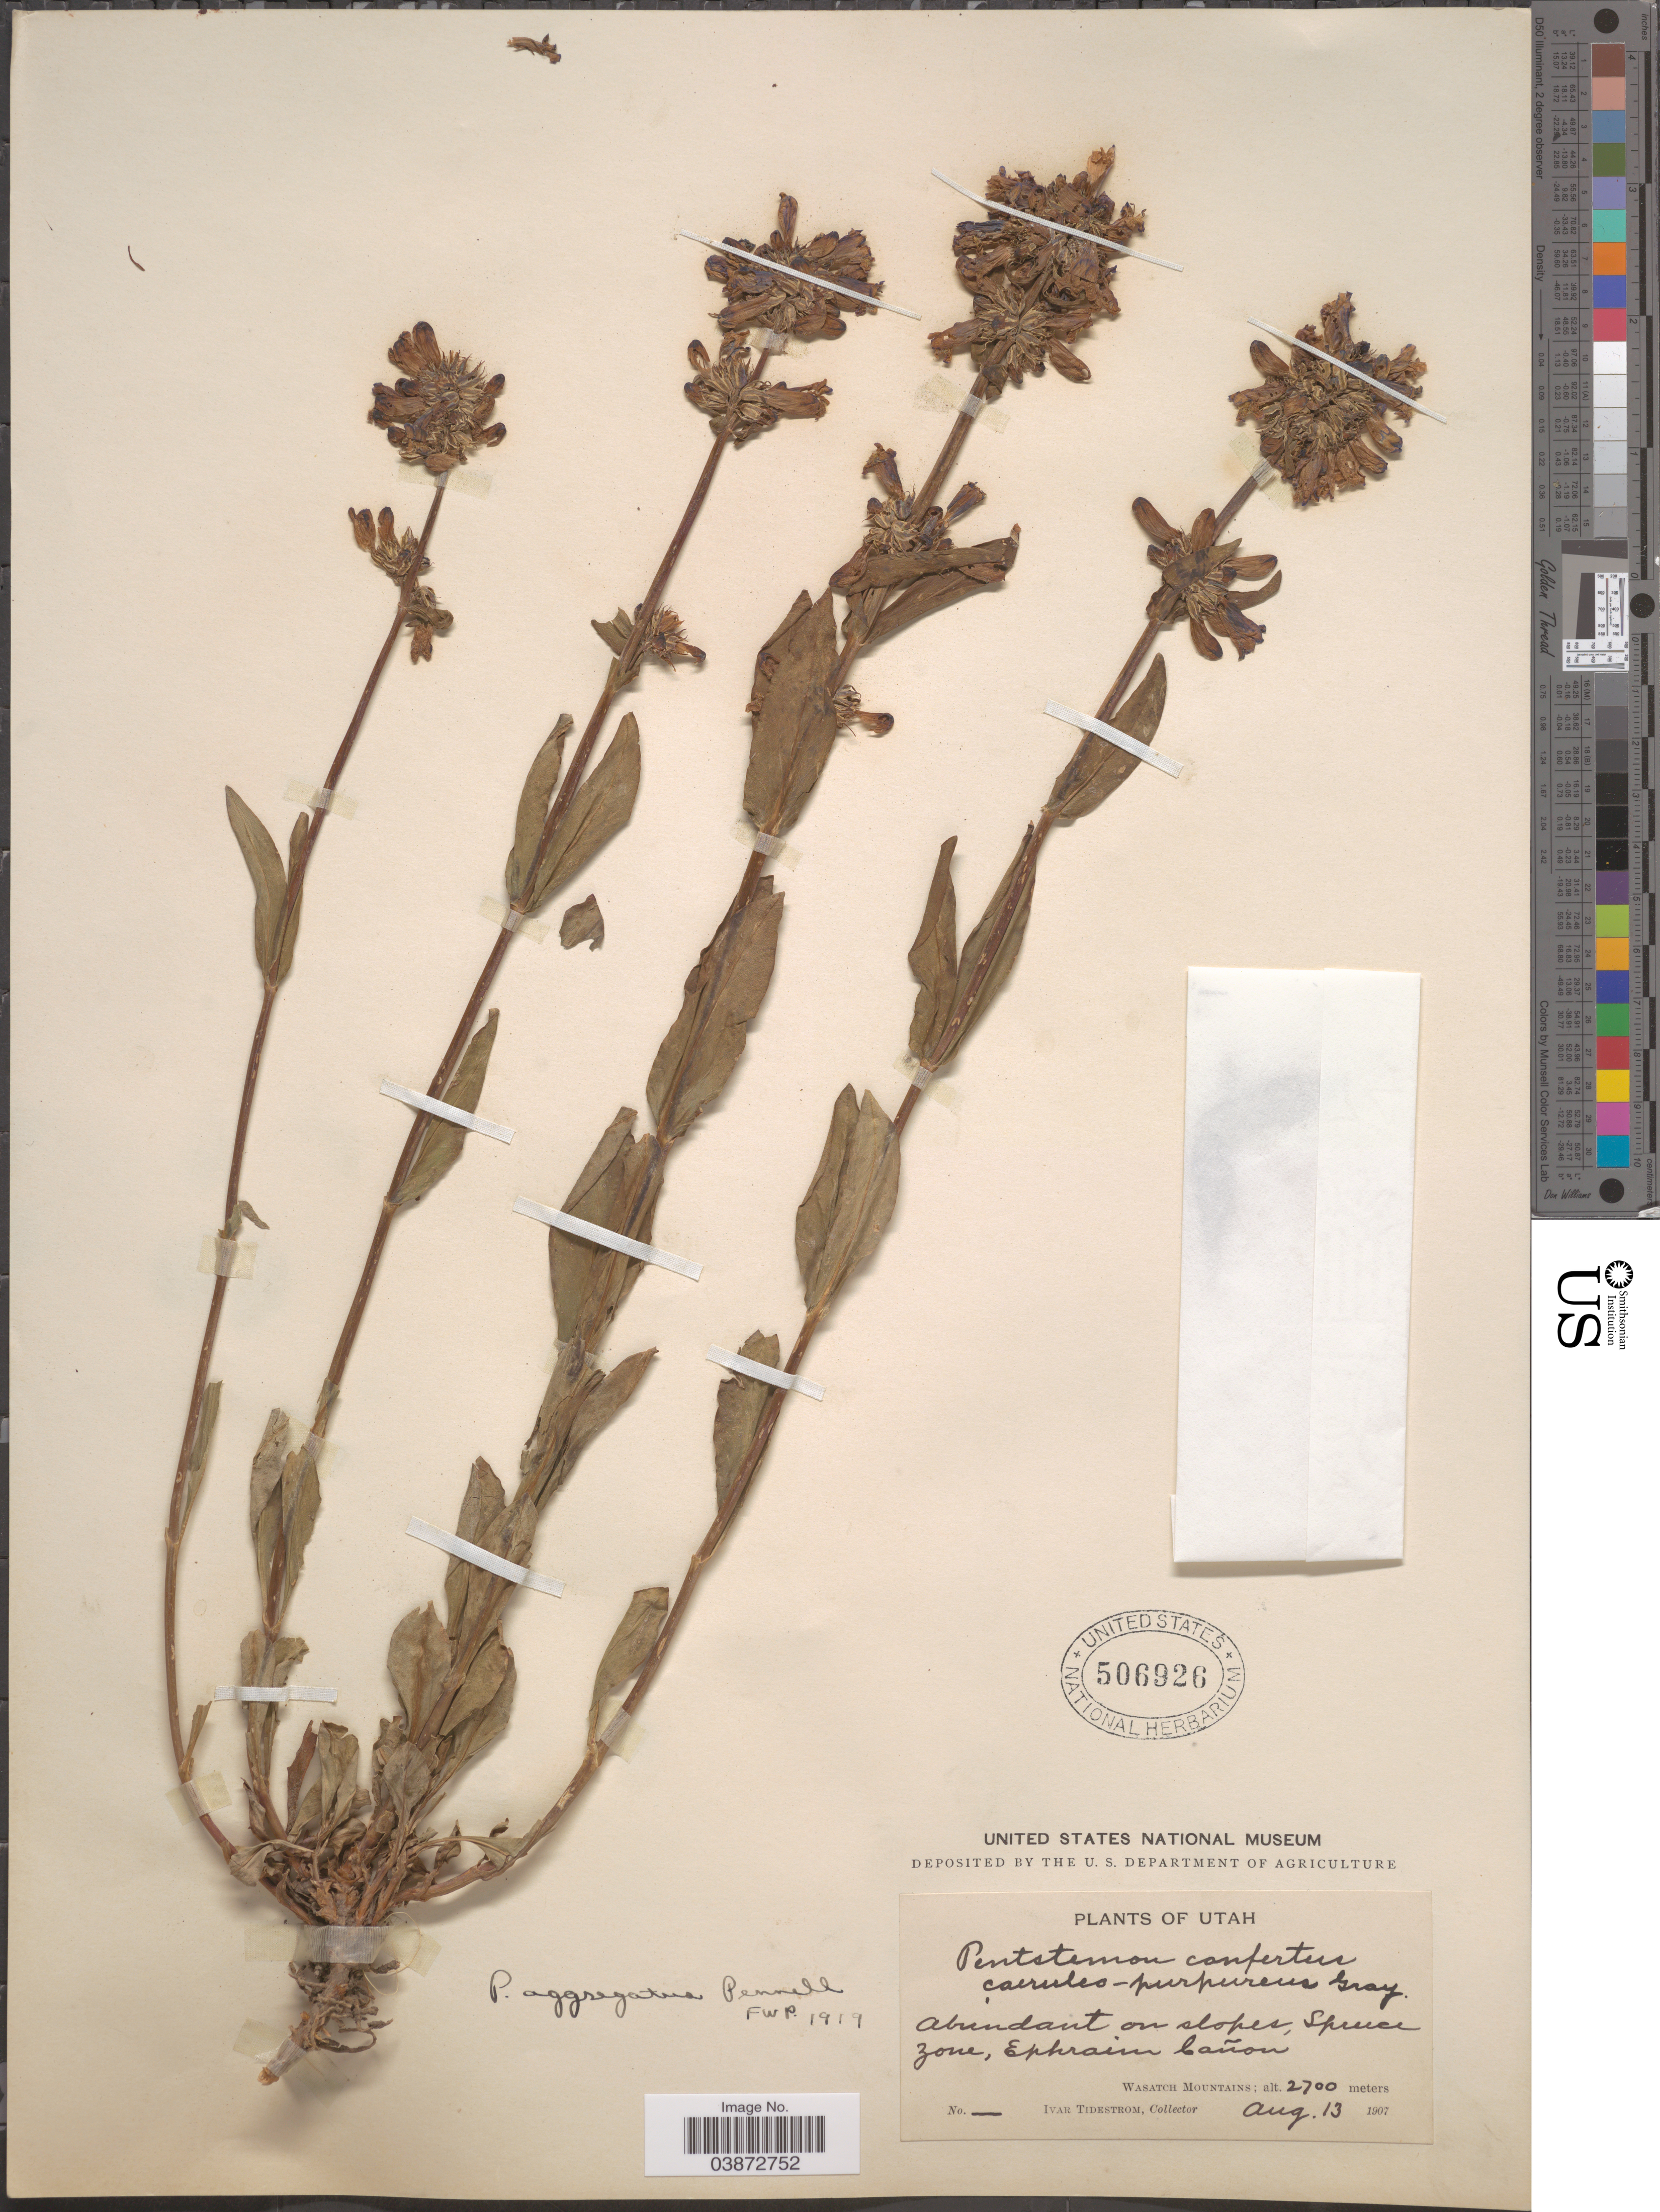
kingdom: Plantae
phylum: Tracheophyta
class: Magnoliopsida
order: Lamiales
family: Plantaginaceae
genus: Penstemon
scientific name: Penstemon aggregatus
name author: Pennell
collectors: I. F. Tidestrom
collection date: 1907-08-13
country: United States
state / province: Utah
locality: Abundant on slopes, Spruce zone, Ephraim Cañon. Wasatch Mountains.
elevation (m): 2700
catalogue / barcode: US 506926